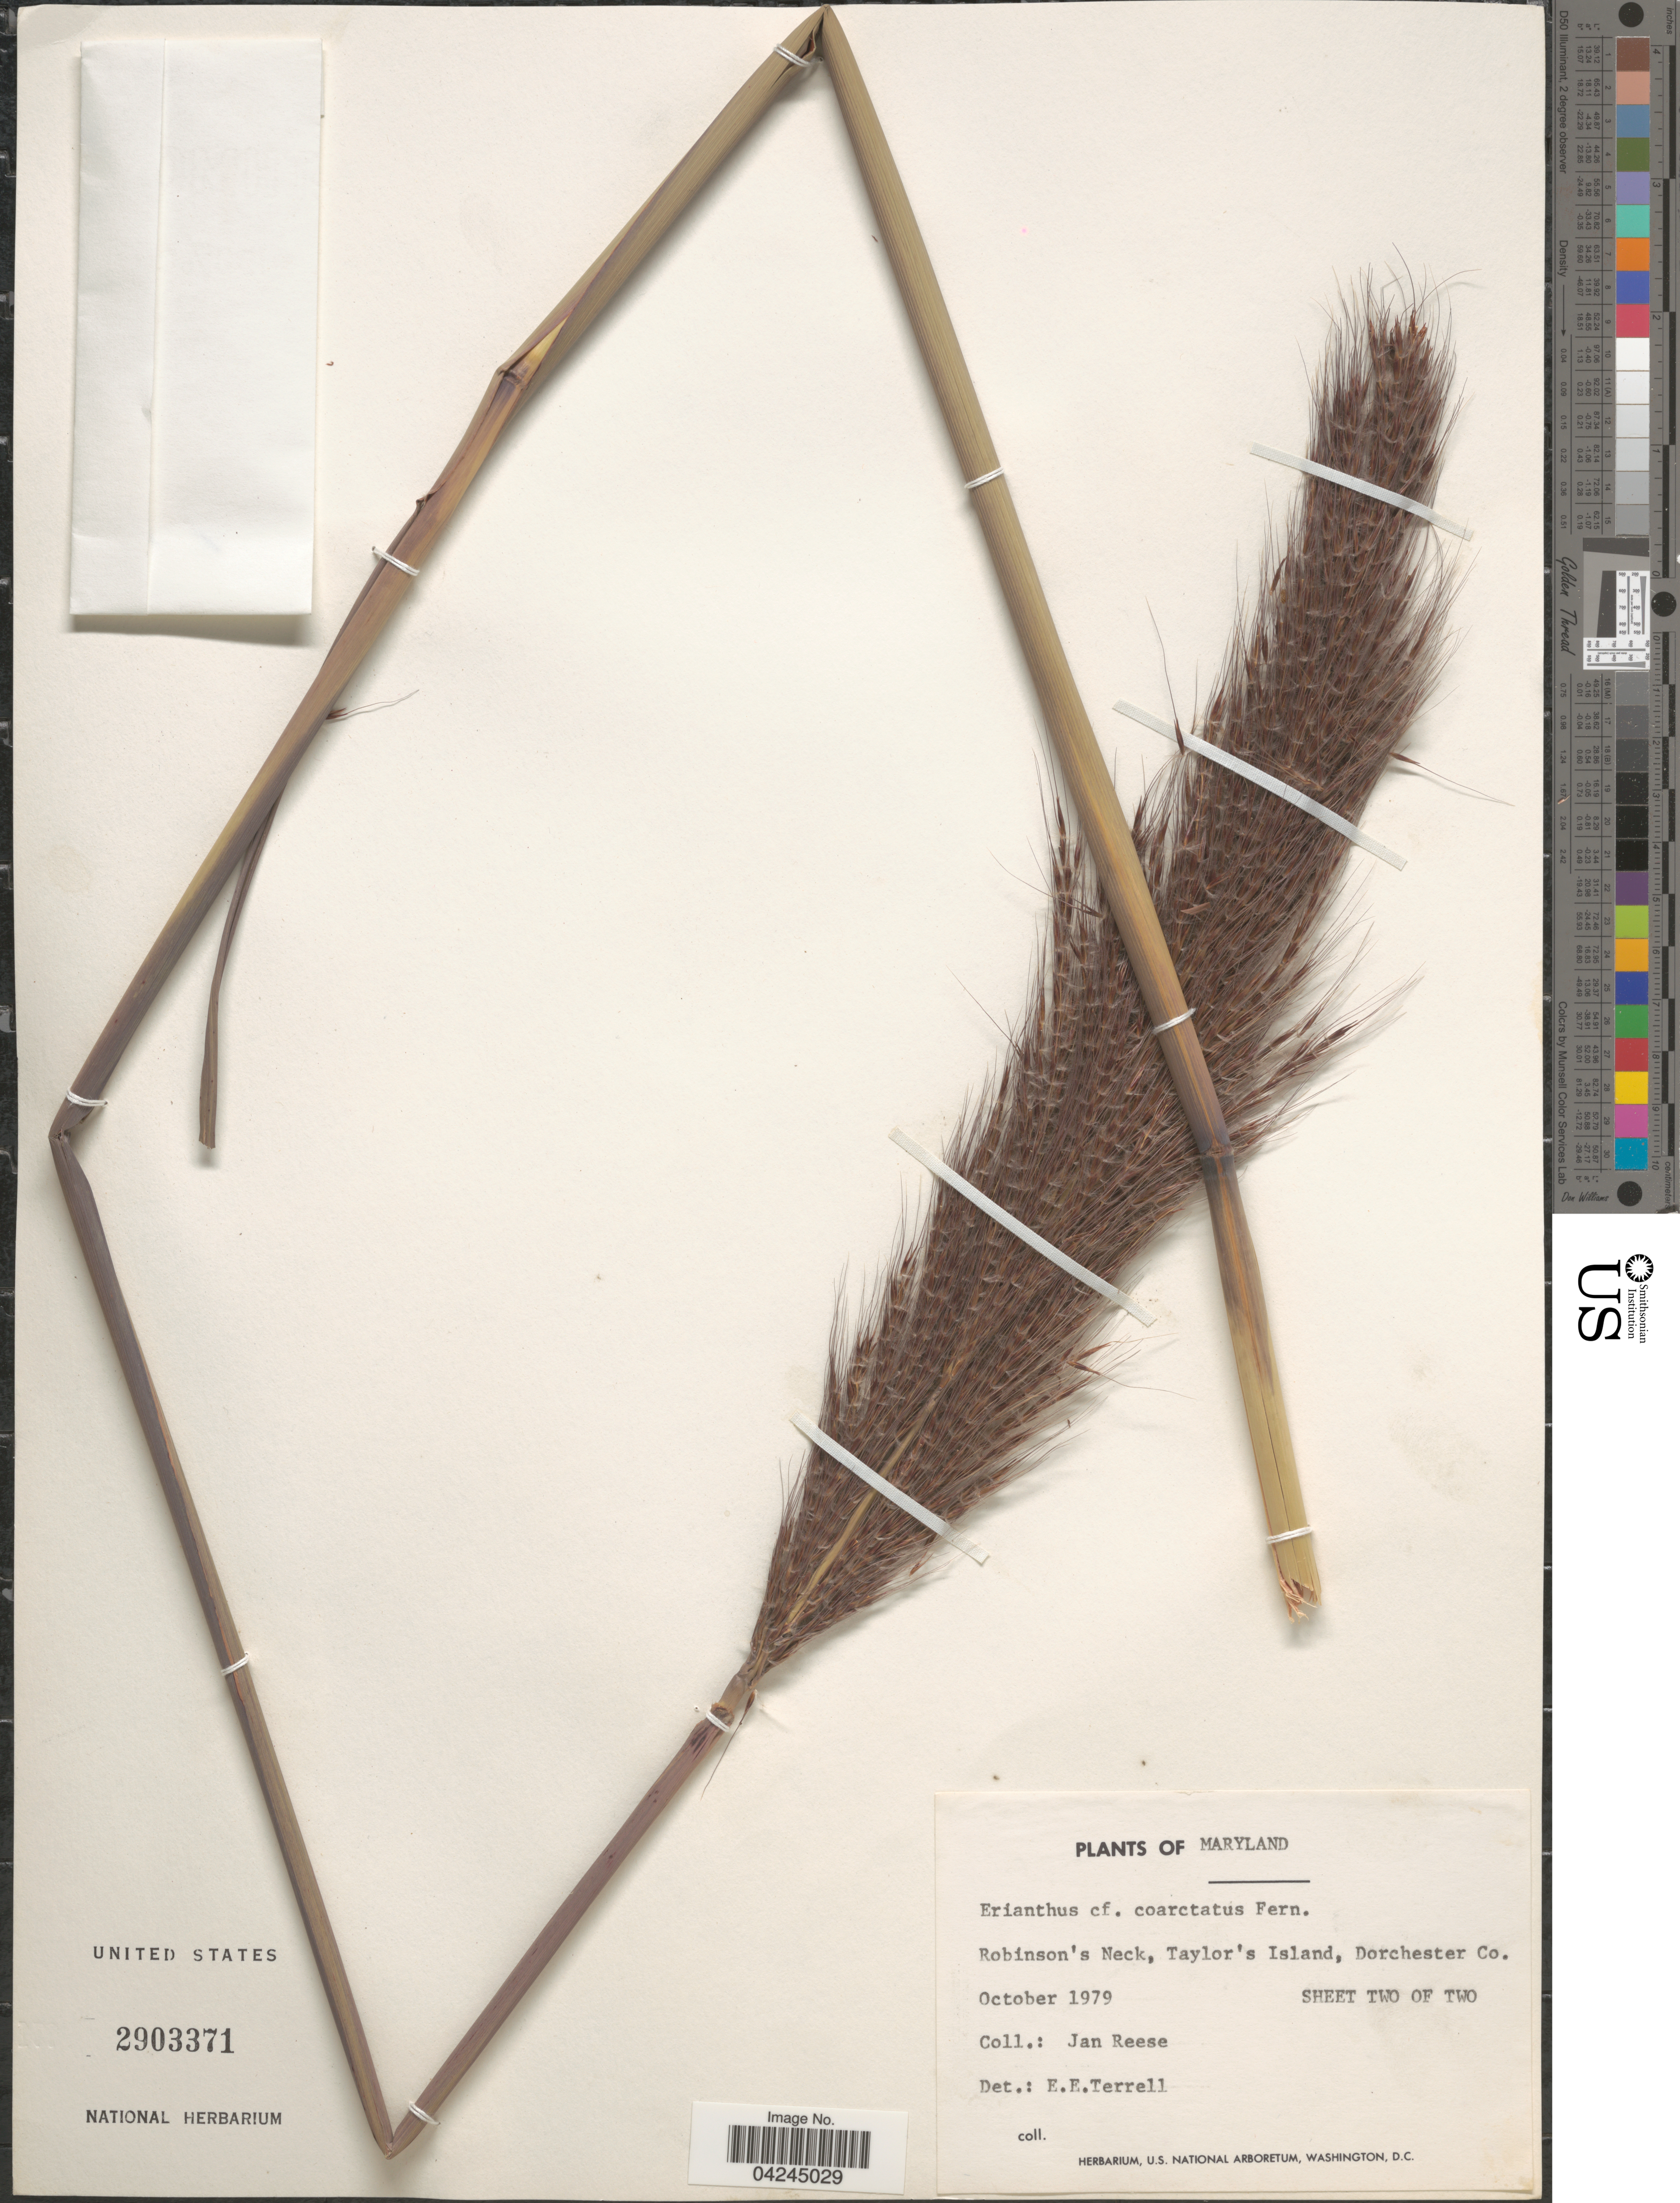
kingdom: Plantae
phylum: Tracheophyta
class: Liliopsida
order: Poales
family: Poaceae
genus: Erianthus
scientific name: Erianthus coarctatus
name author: Fernald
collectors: J. Reese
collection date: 1979-10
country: United States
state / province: Maryland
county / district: Dorchester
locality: Robinson's Neck, Taylor's Island, Dorchester Co.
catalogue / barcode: US 2903371